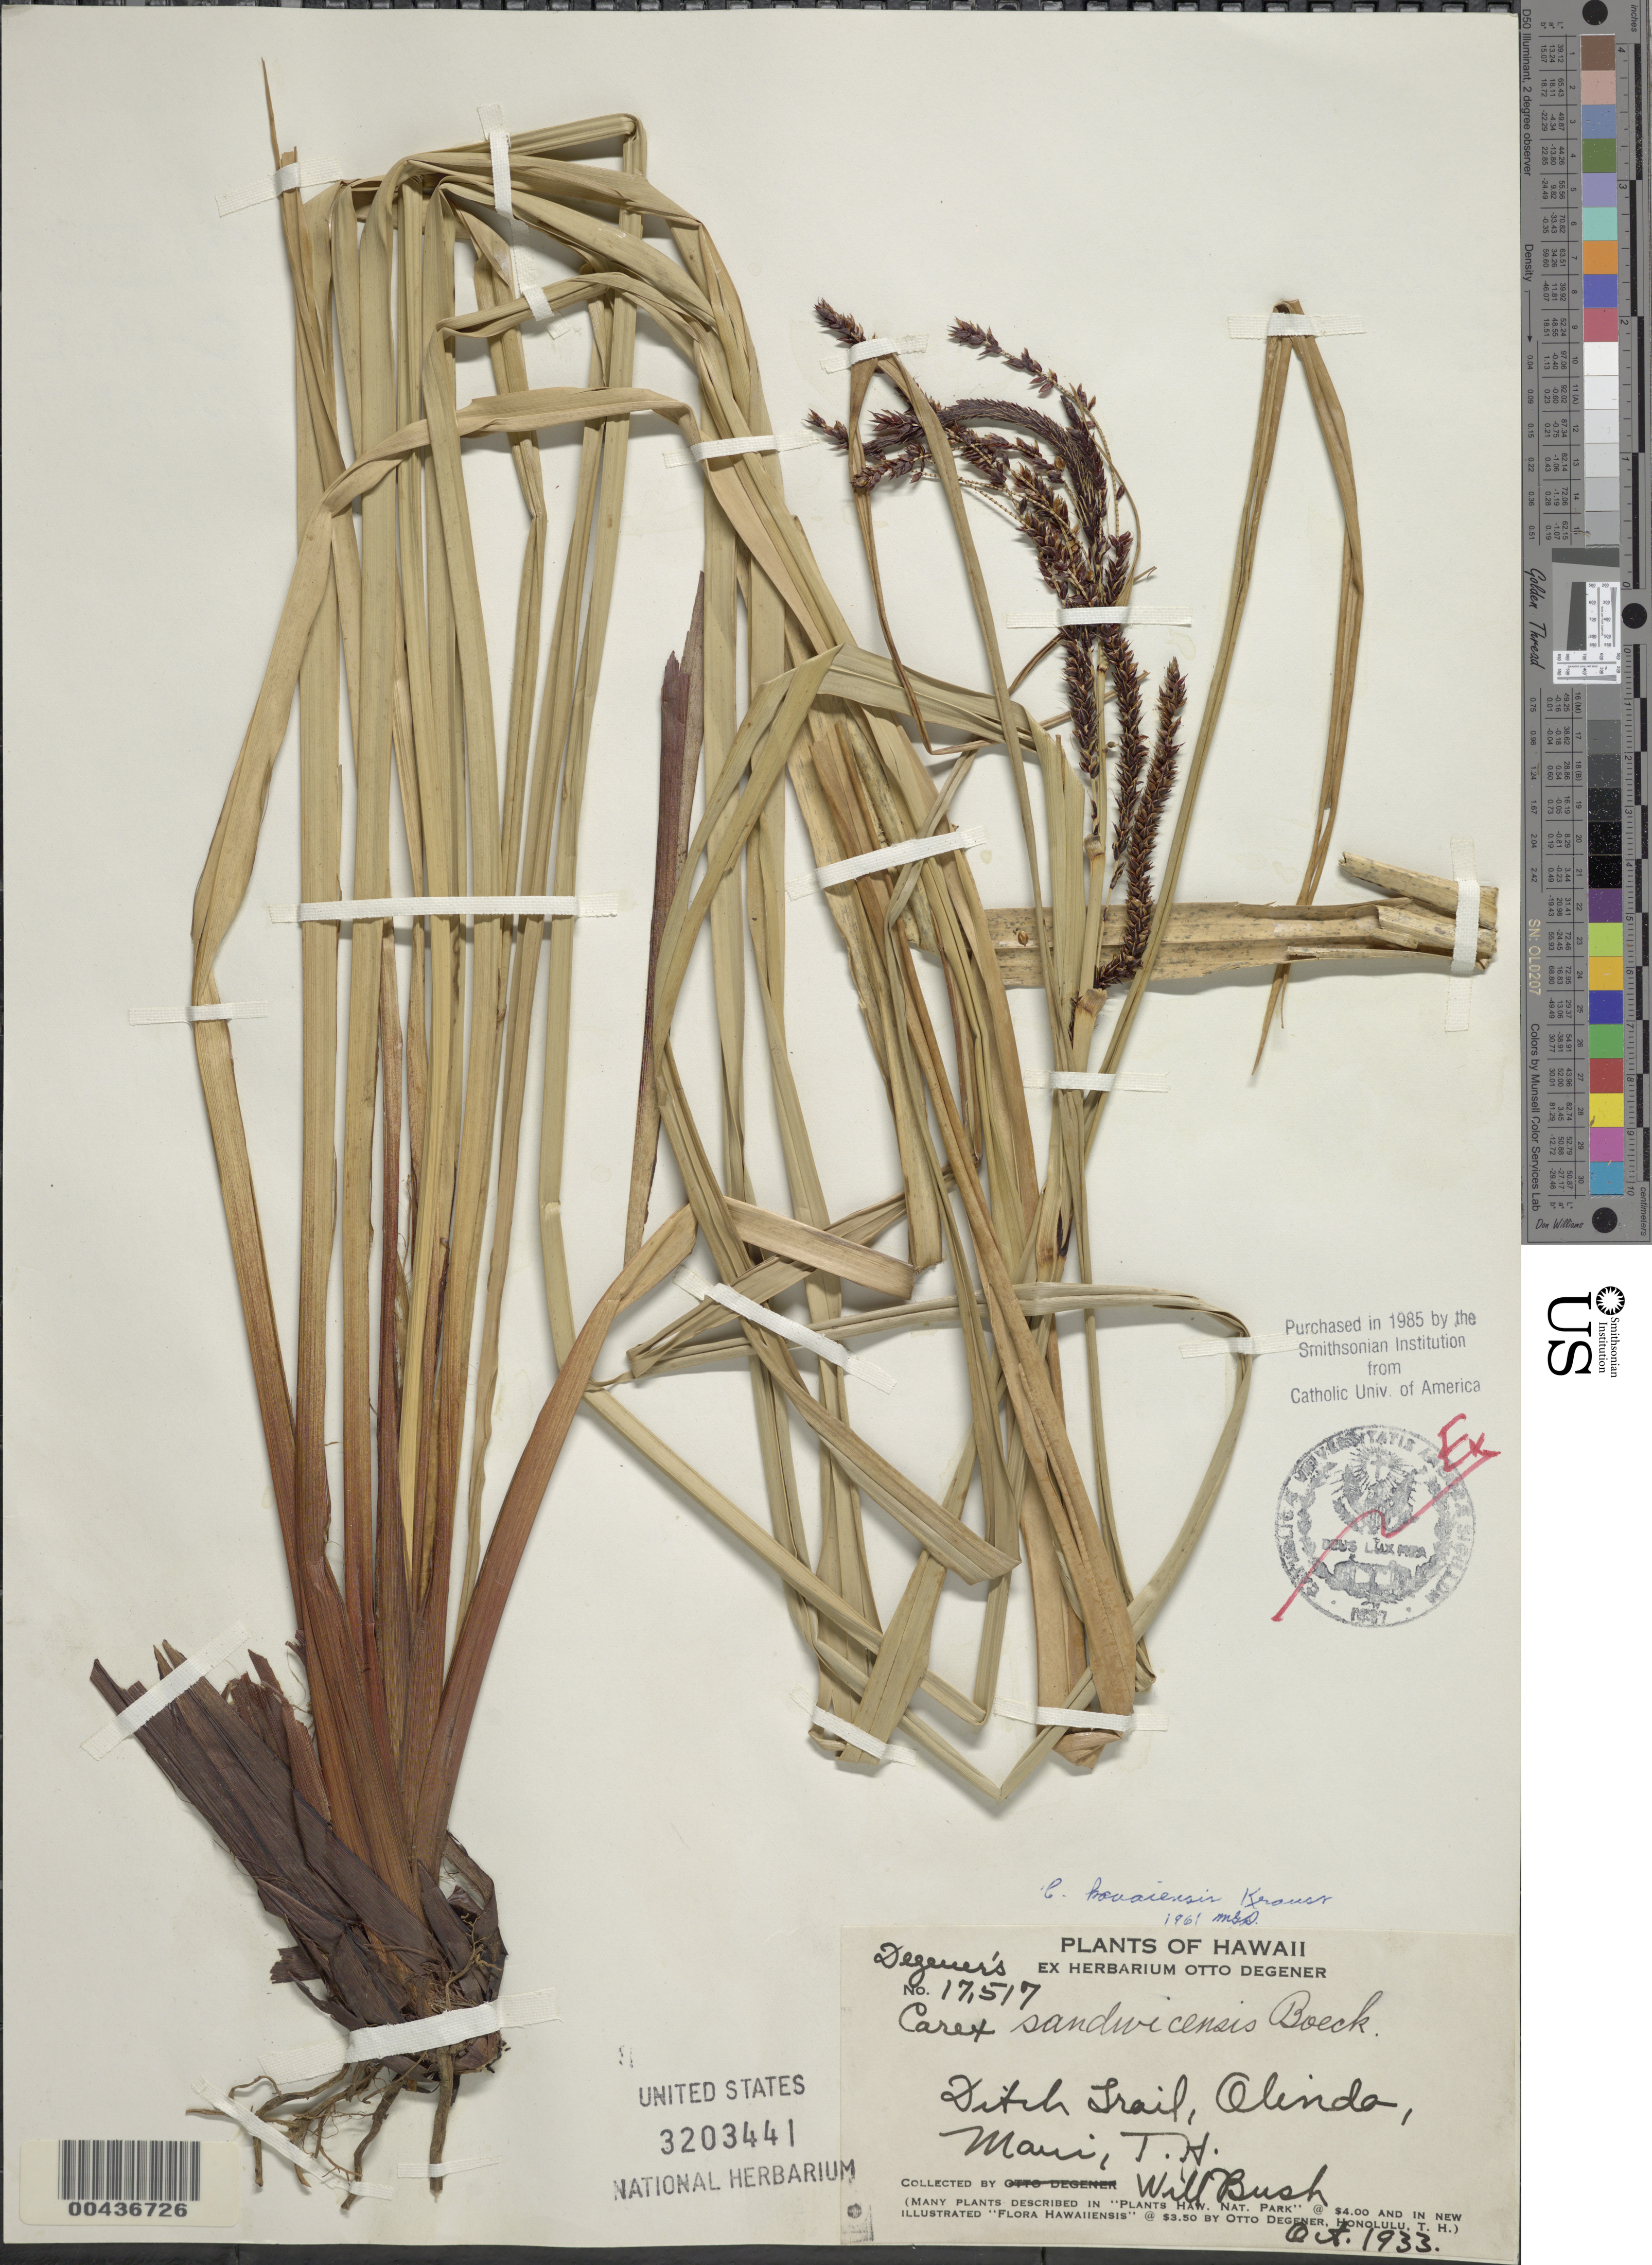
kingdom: Plantae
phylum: Tracheophyta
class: Liliopsida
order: Poales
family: Cyperaceae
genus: Carex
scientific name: Carex kauaiensis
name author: R.W. Krauss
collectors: W. Bush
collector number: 17517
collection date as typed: Oct 1933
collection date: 1933-10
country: United States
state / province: Hawaii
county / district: Maui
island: Maui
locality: Ditch Trail, Olinda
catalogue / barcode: US 3203441